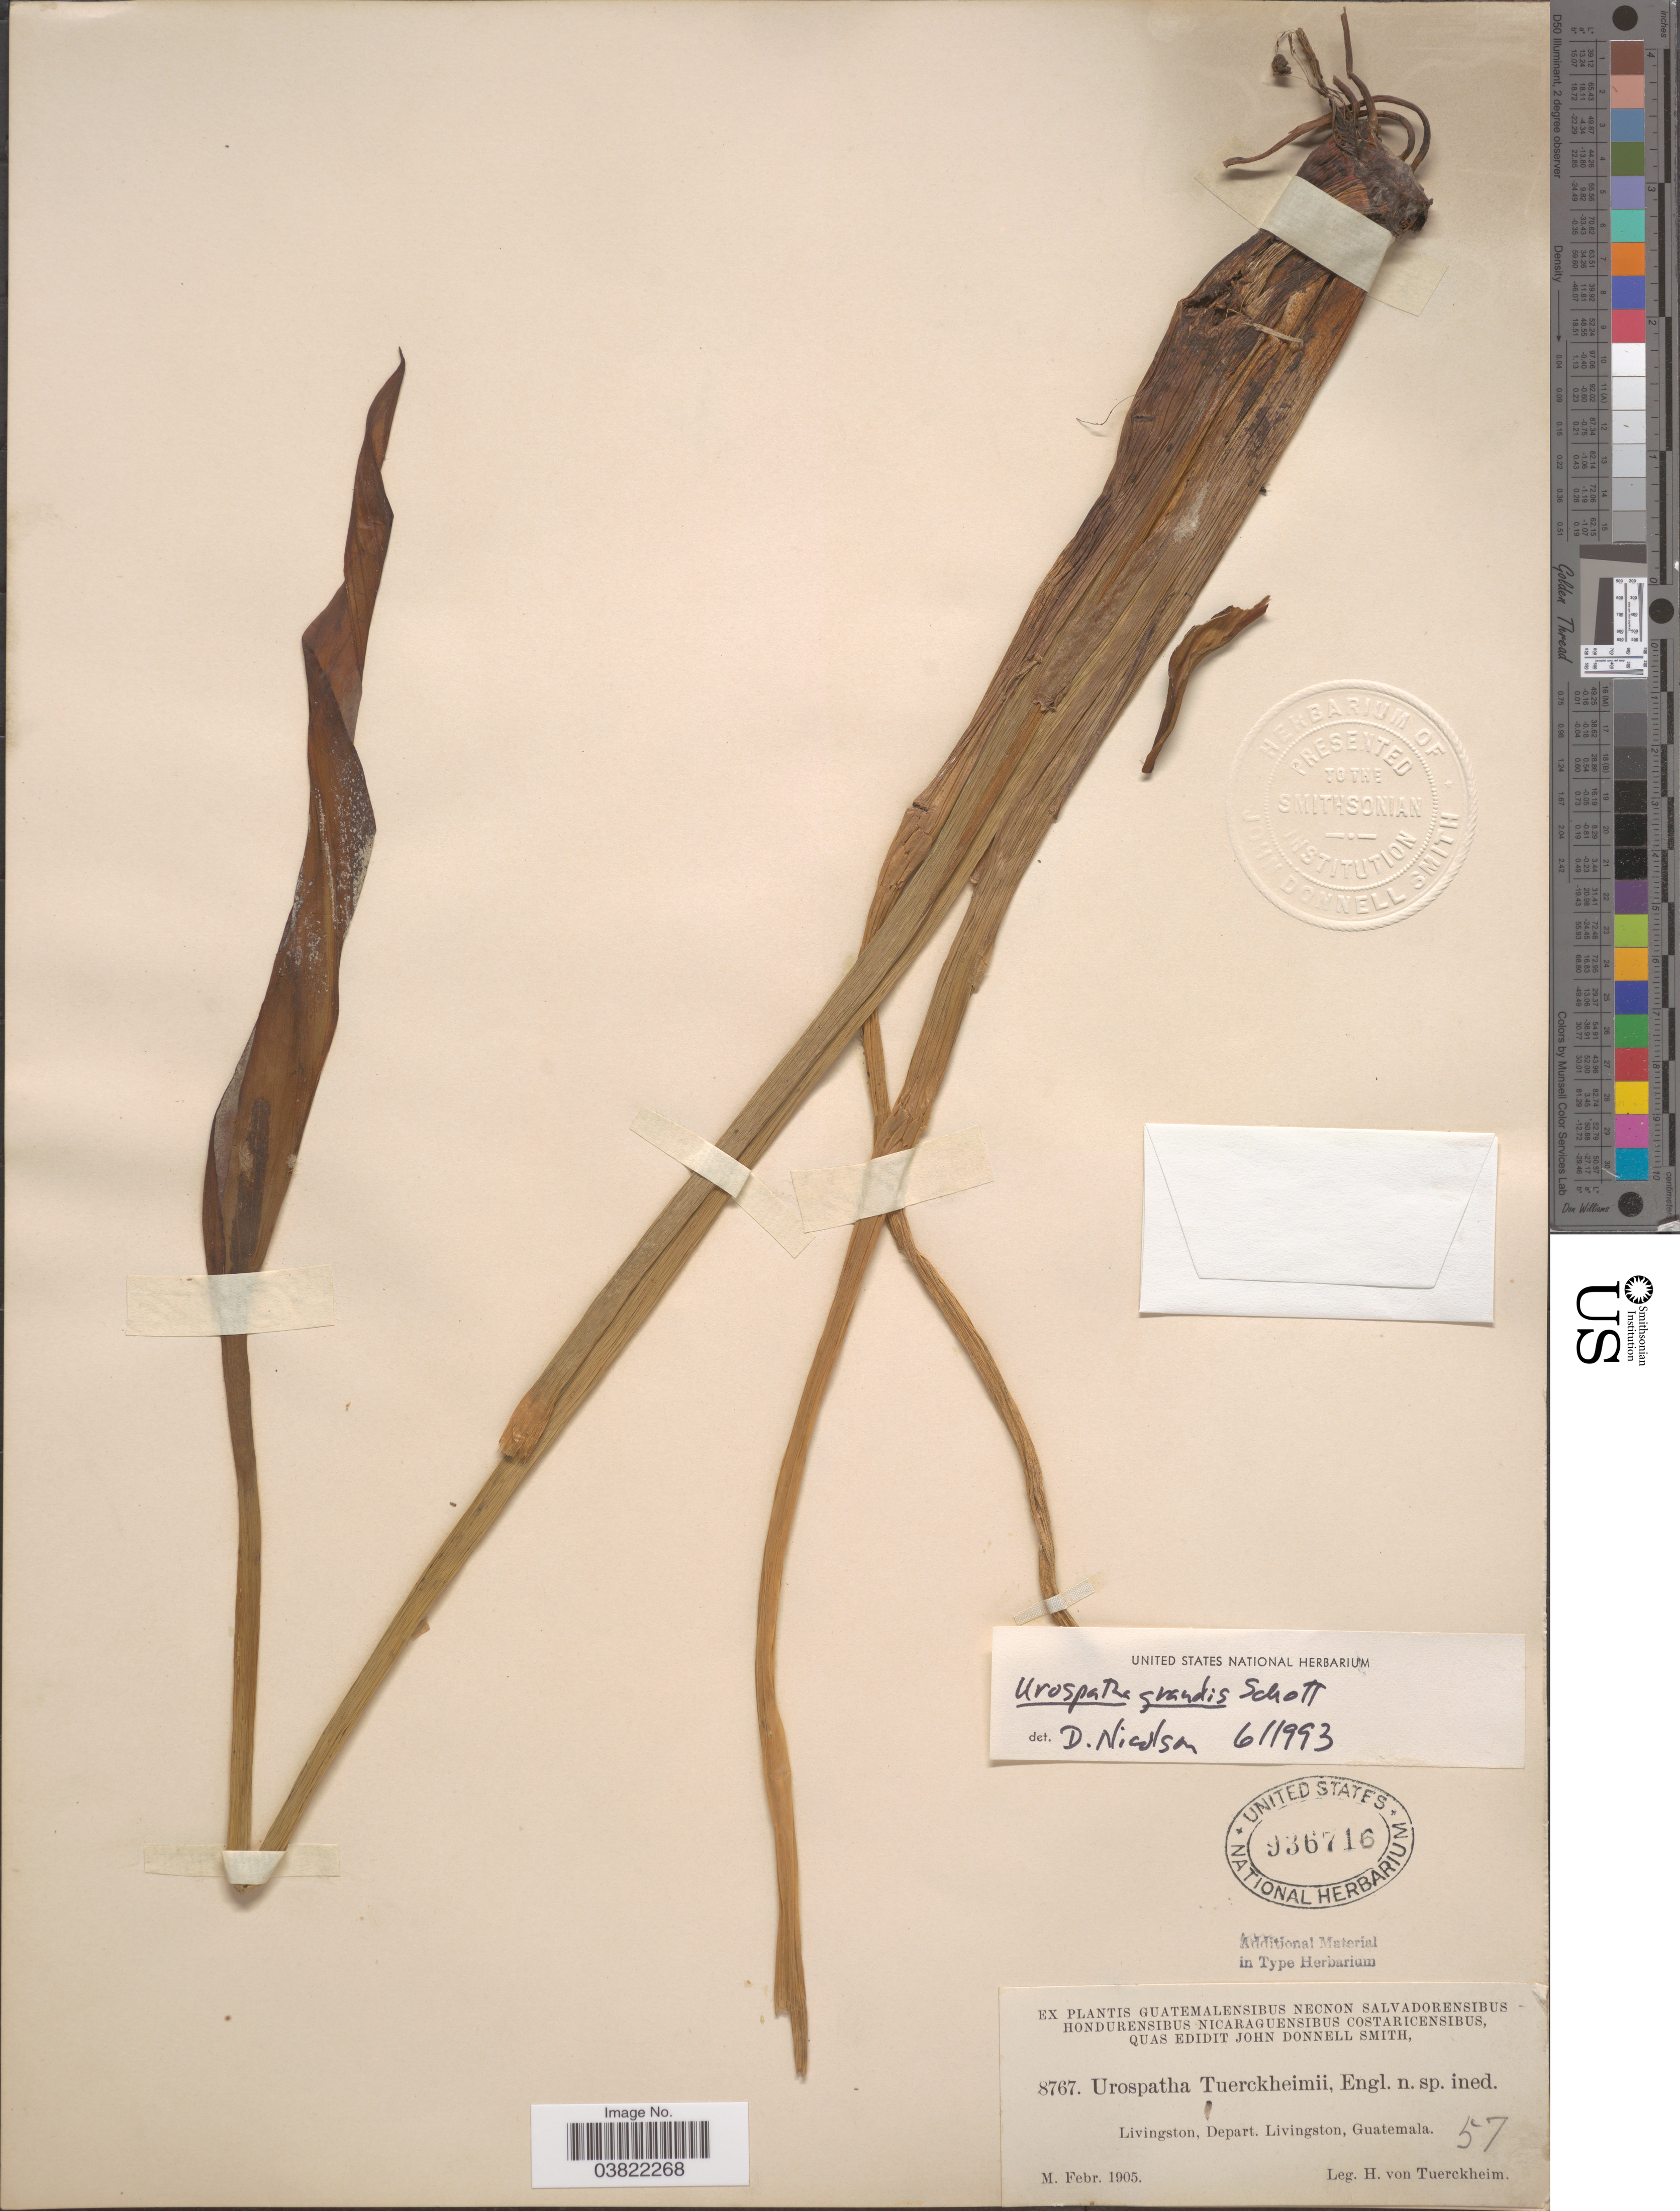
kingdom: Plantae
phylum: Tracheophyta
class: Liliopsida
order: Alismatales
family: Araceae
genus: Urospatha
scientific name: Urospatha grandis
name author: Schott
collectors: H. von Tuerckheim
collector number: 8767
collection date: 1905-02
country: Guatemala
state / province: Izabal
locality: Livingston, Depart. Livingston.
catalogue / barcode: US 936716